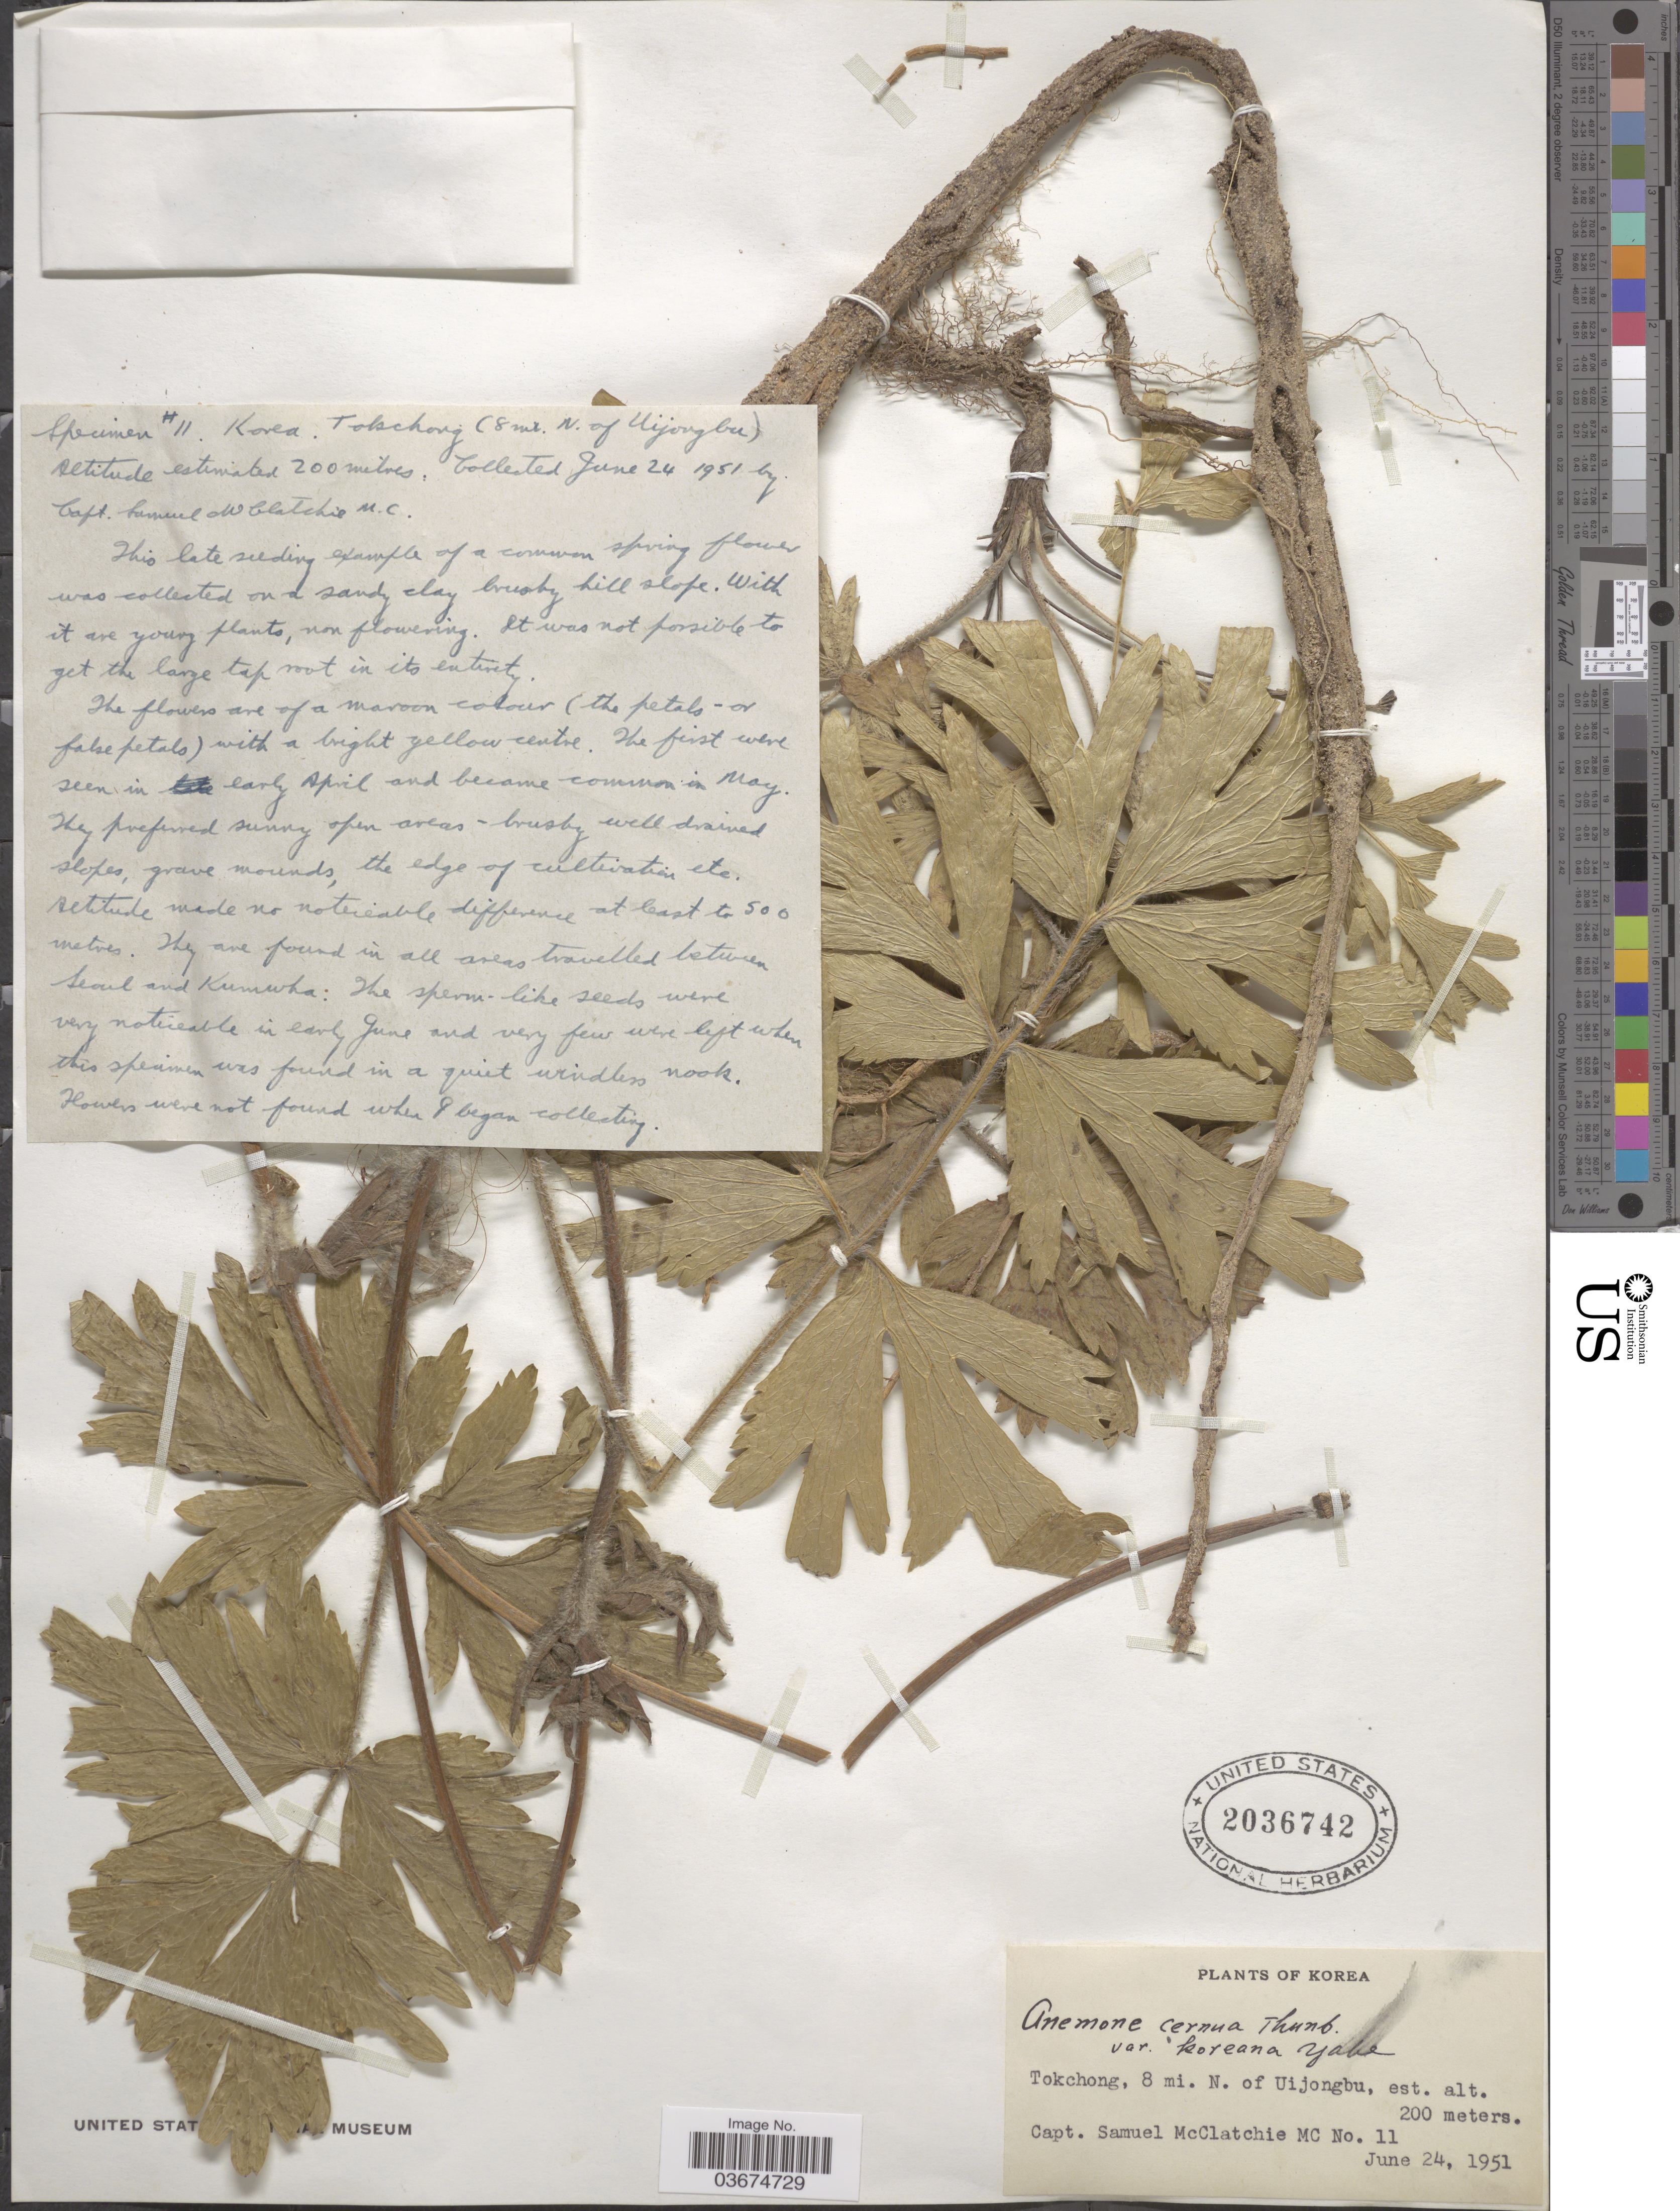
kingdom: Plantae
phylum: Tracheophyta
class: Magnoliopsida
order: Ranunculales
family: Ranunculaceae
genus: Pulsatilla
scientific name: Pulsatilla cernua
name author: (Thunb.) Bercht. & J. Presl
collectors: S. McClatchie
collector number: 11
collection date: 1951-06-24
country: South Korea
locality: Korea. Tokchong, 8 mi. N. of Uijongbu.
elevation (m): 200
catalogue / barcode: US 2036742